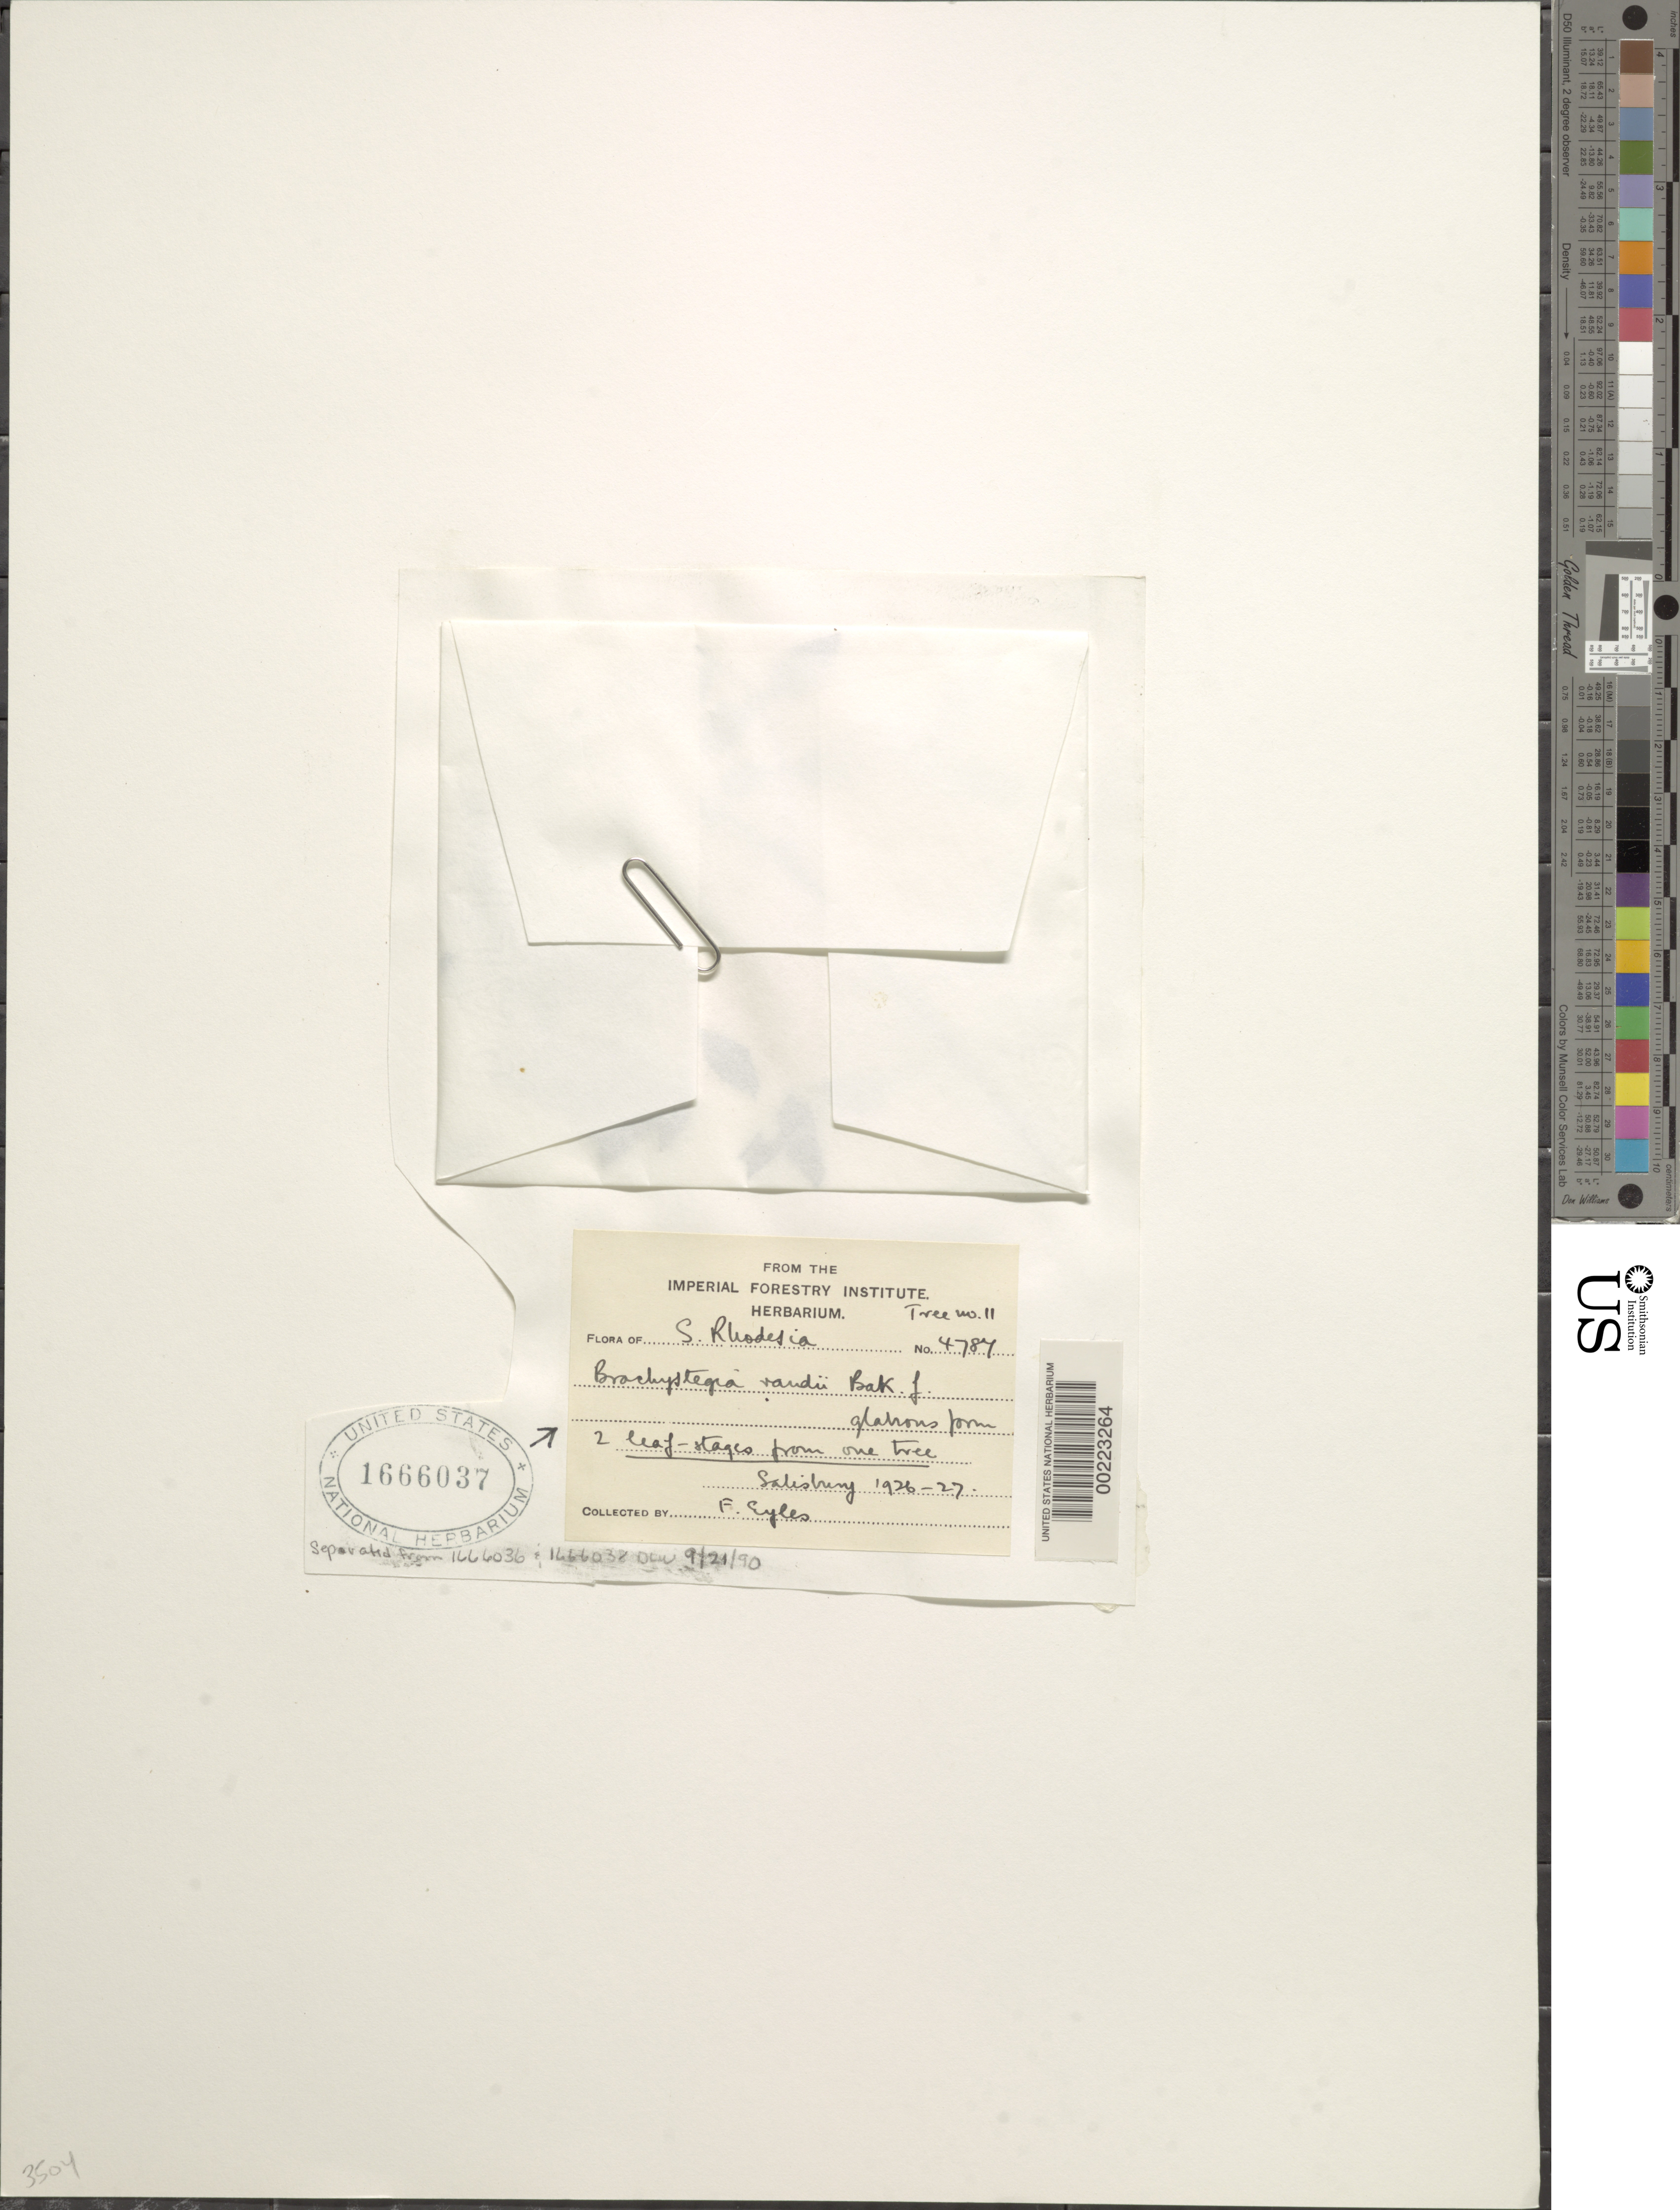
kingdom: Plantae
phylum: Tracheophyta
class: Magnoliopsida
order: Fabales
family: Fabaceae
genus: Brachystegia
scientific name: Brachystegia randii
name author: Baker f.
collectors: F. Eyles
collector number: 4787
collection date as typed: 1926 to -- -- 1927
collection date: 1926/1927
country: Zambia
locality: Salisbury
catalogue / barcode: US 1666037